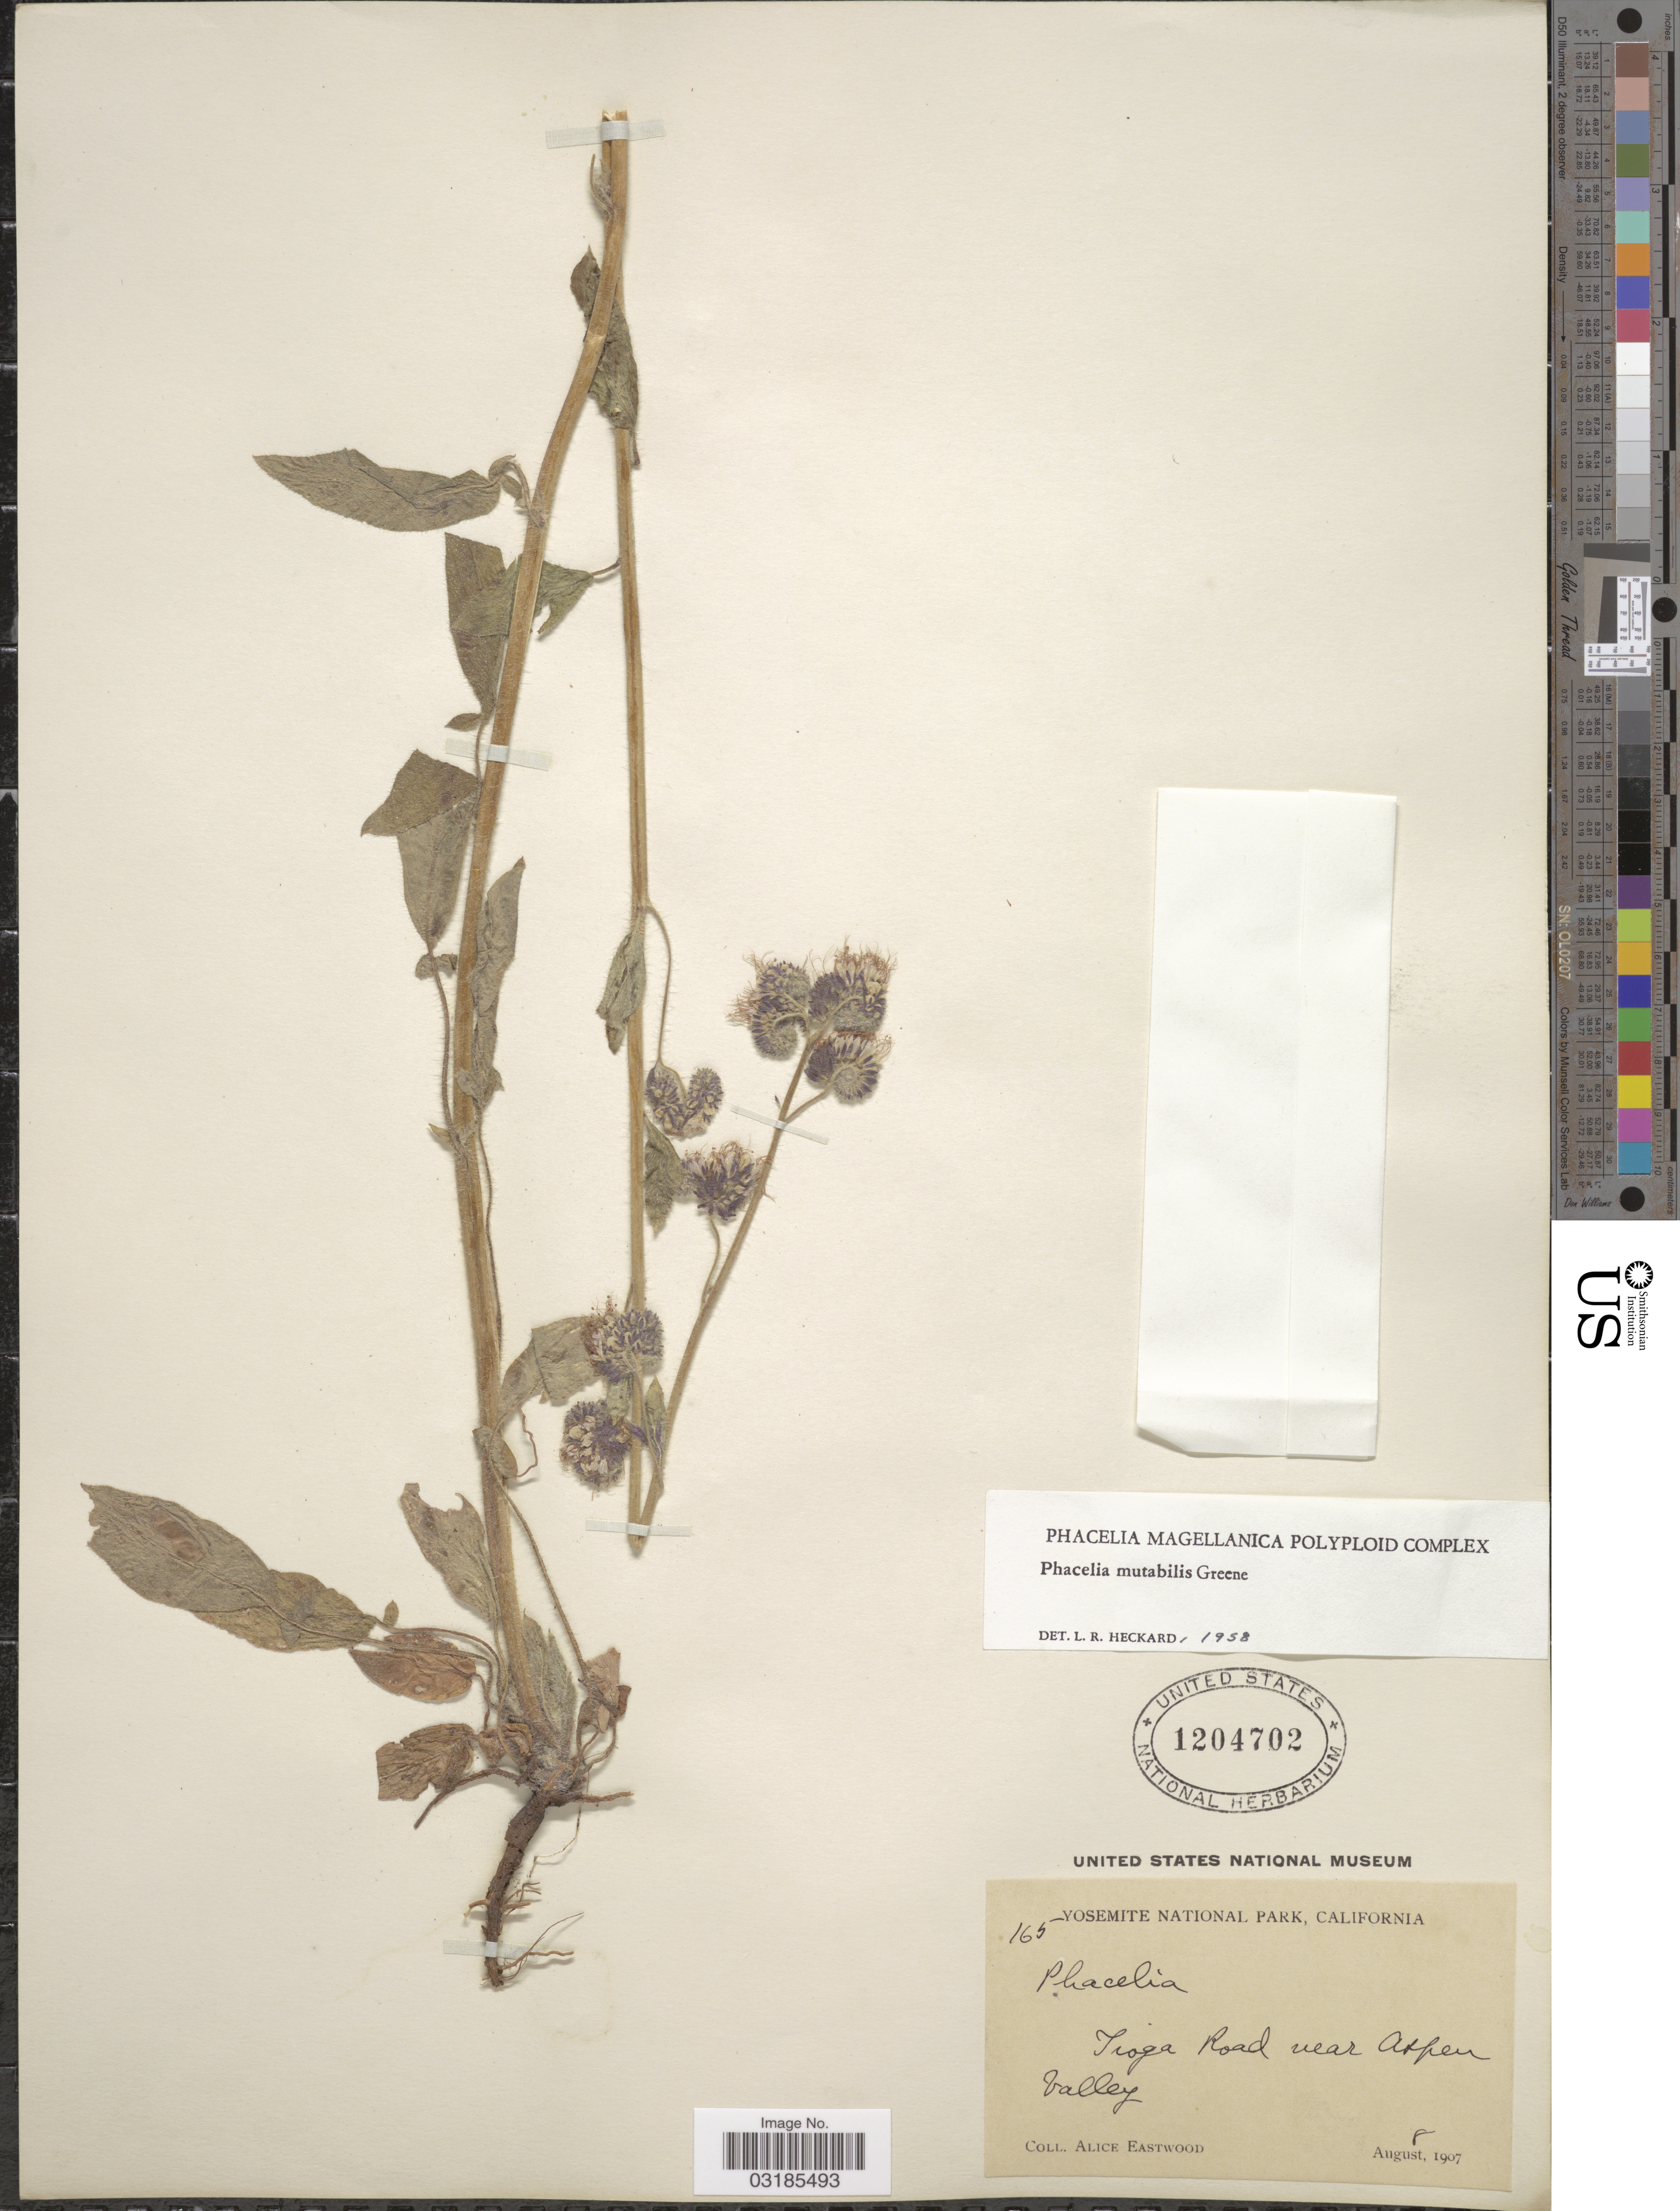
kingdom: Plantae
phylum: Tracheophyta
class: Magnoliopsida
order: Boraginales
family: Hydrophyllaceae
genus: Phacelia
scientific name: Phacelia mutabilis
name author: Greene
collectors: A. Eastwood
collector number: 165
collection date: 1907-08-08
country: United States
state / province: California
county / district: Mariposa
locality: Yosemite National Park, Tioga Road near Aspen Valley.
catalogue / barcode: US 1204702